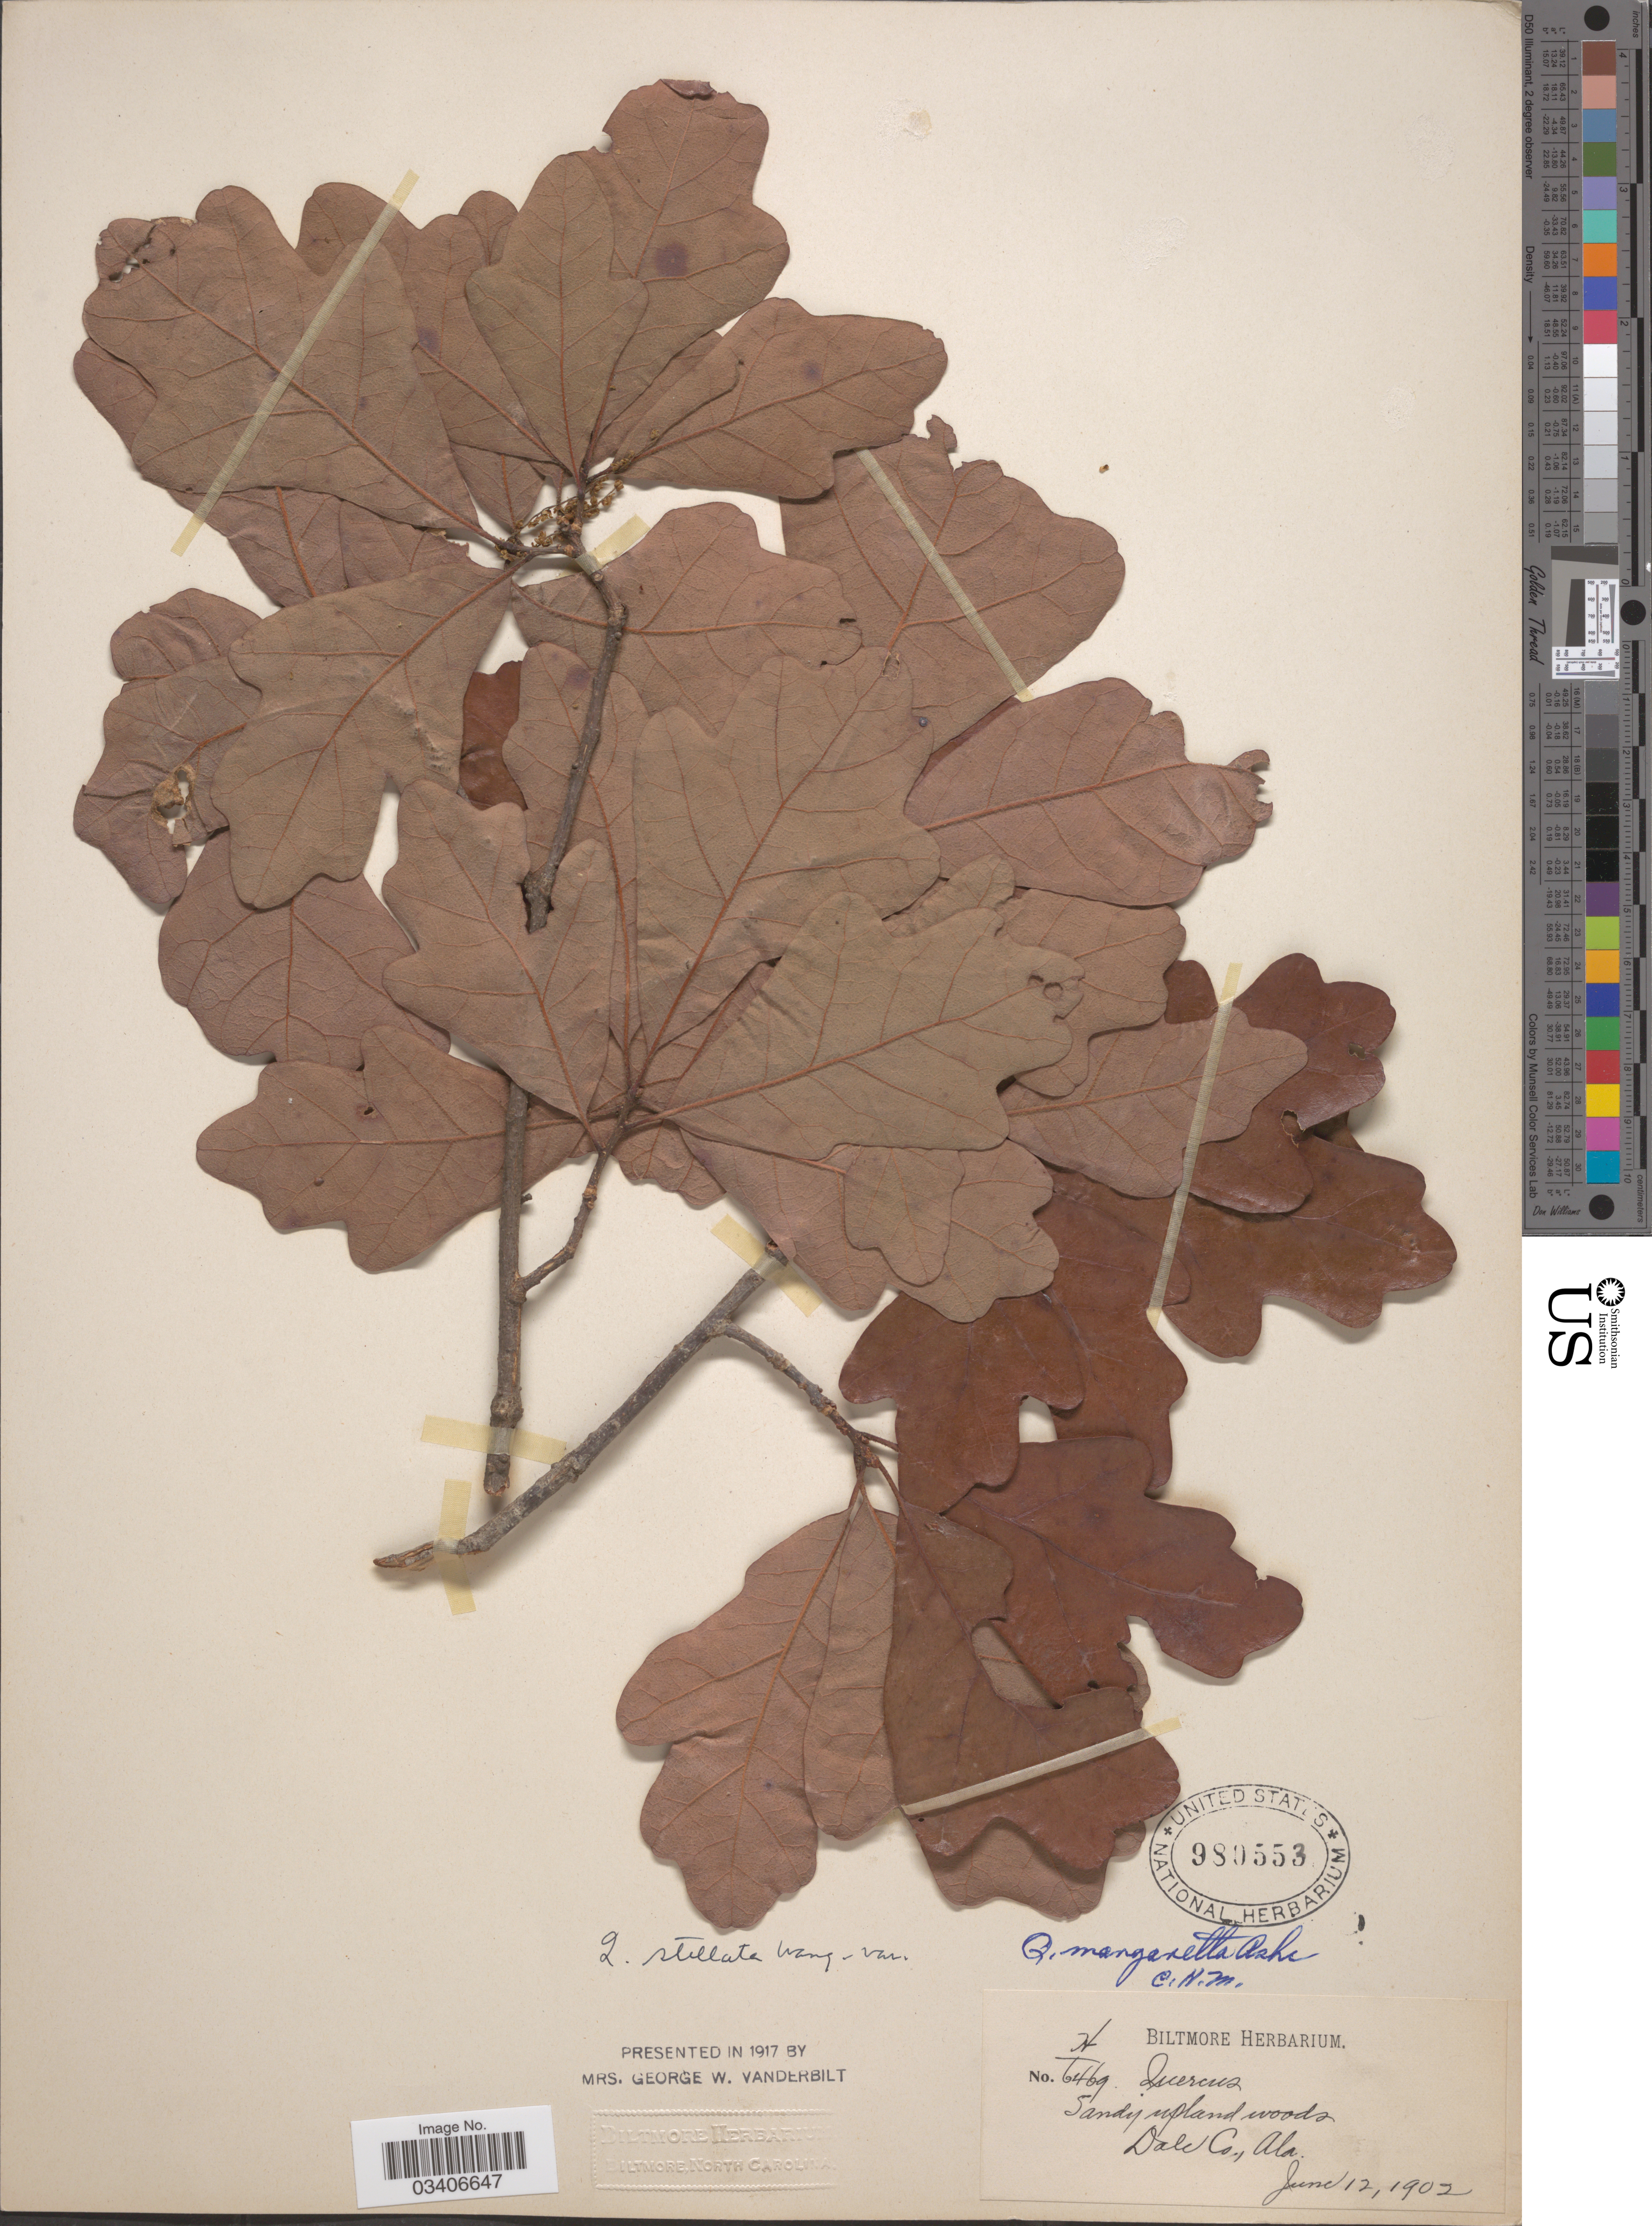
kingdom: Plantae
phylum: Tracheophyta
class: Magnoliopsida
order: Fagales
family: Fagaceae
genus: Quercus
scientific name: Quercus margarettae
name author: Ashe ex Small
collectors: ex herb. Biltmore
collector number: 6469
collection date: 1902-06-12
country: United States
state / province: Alabama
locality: Sandy upland woods, Dale Co.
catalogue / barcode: US 980553